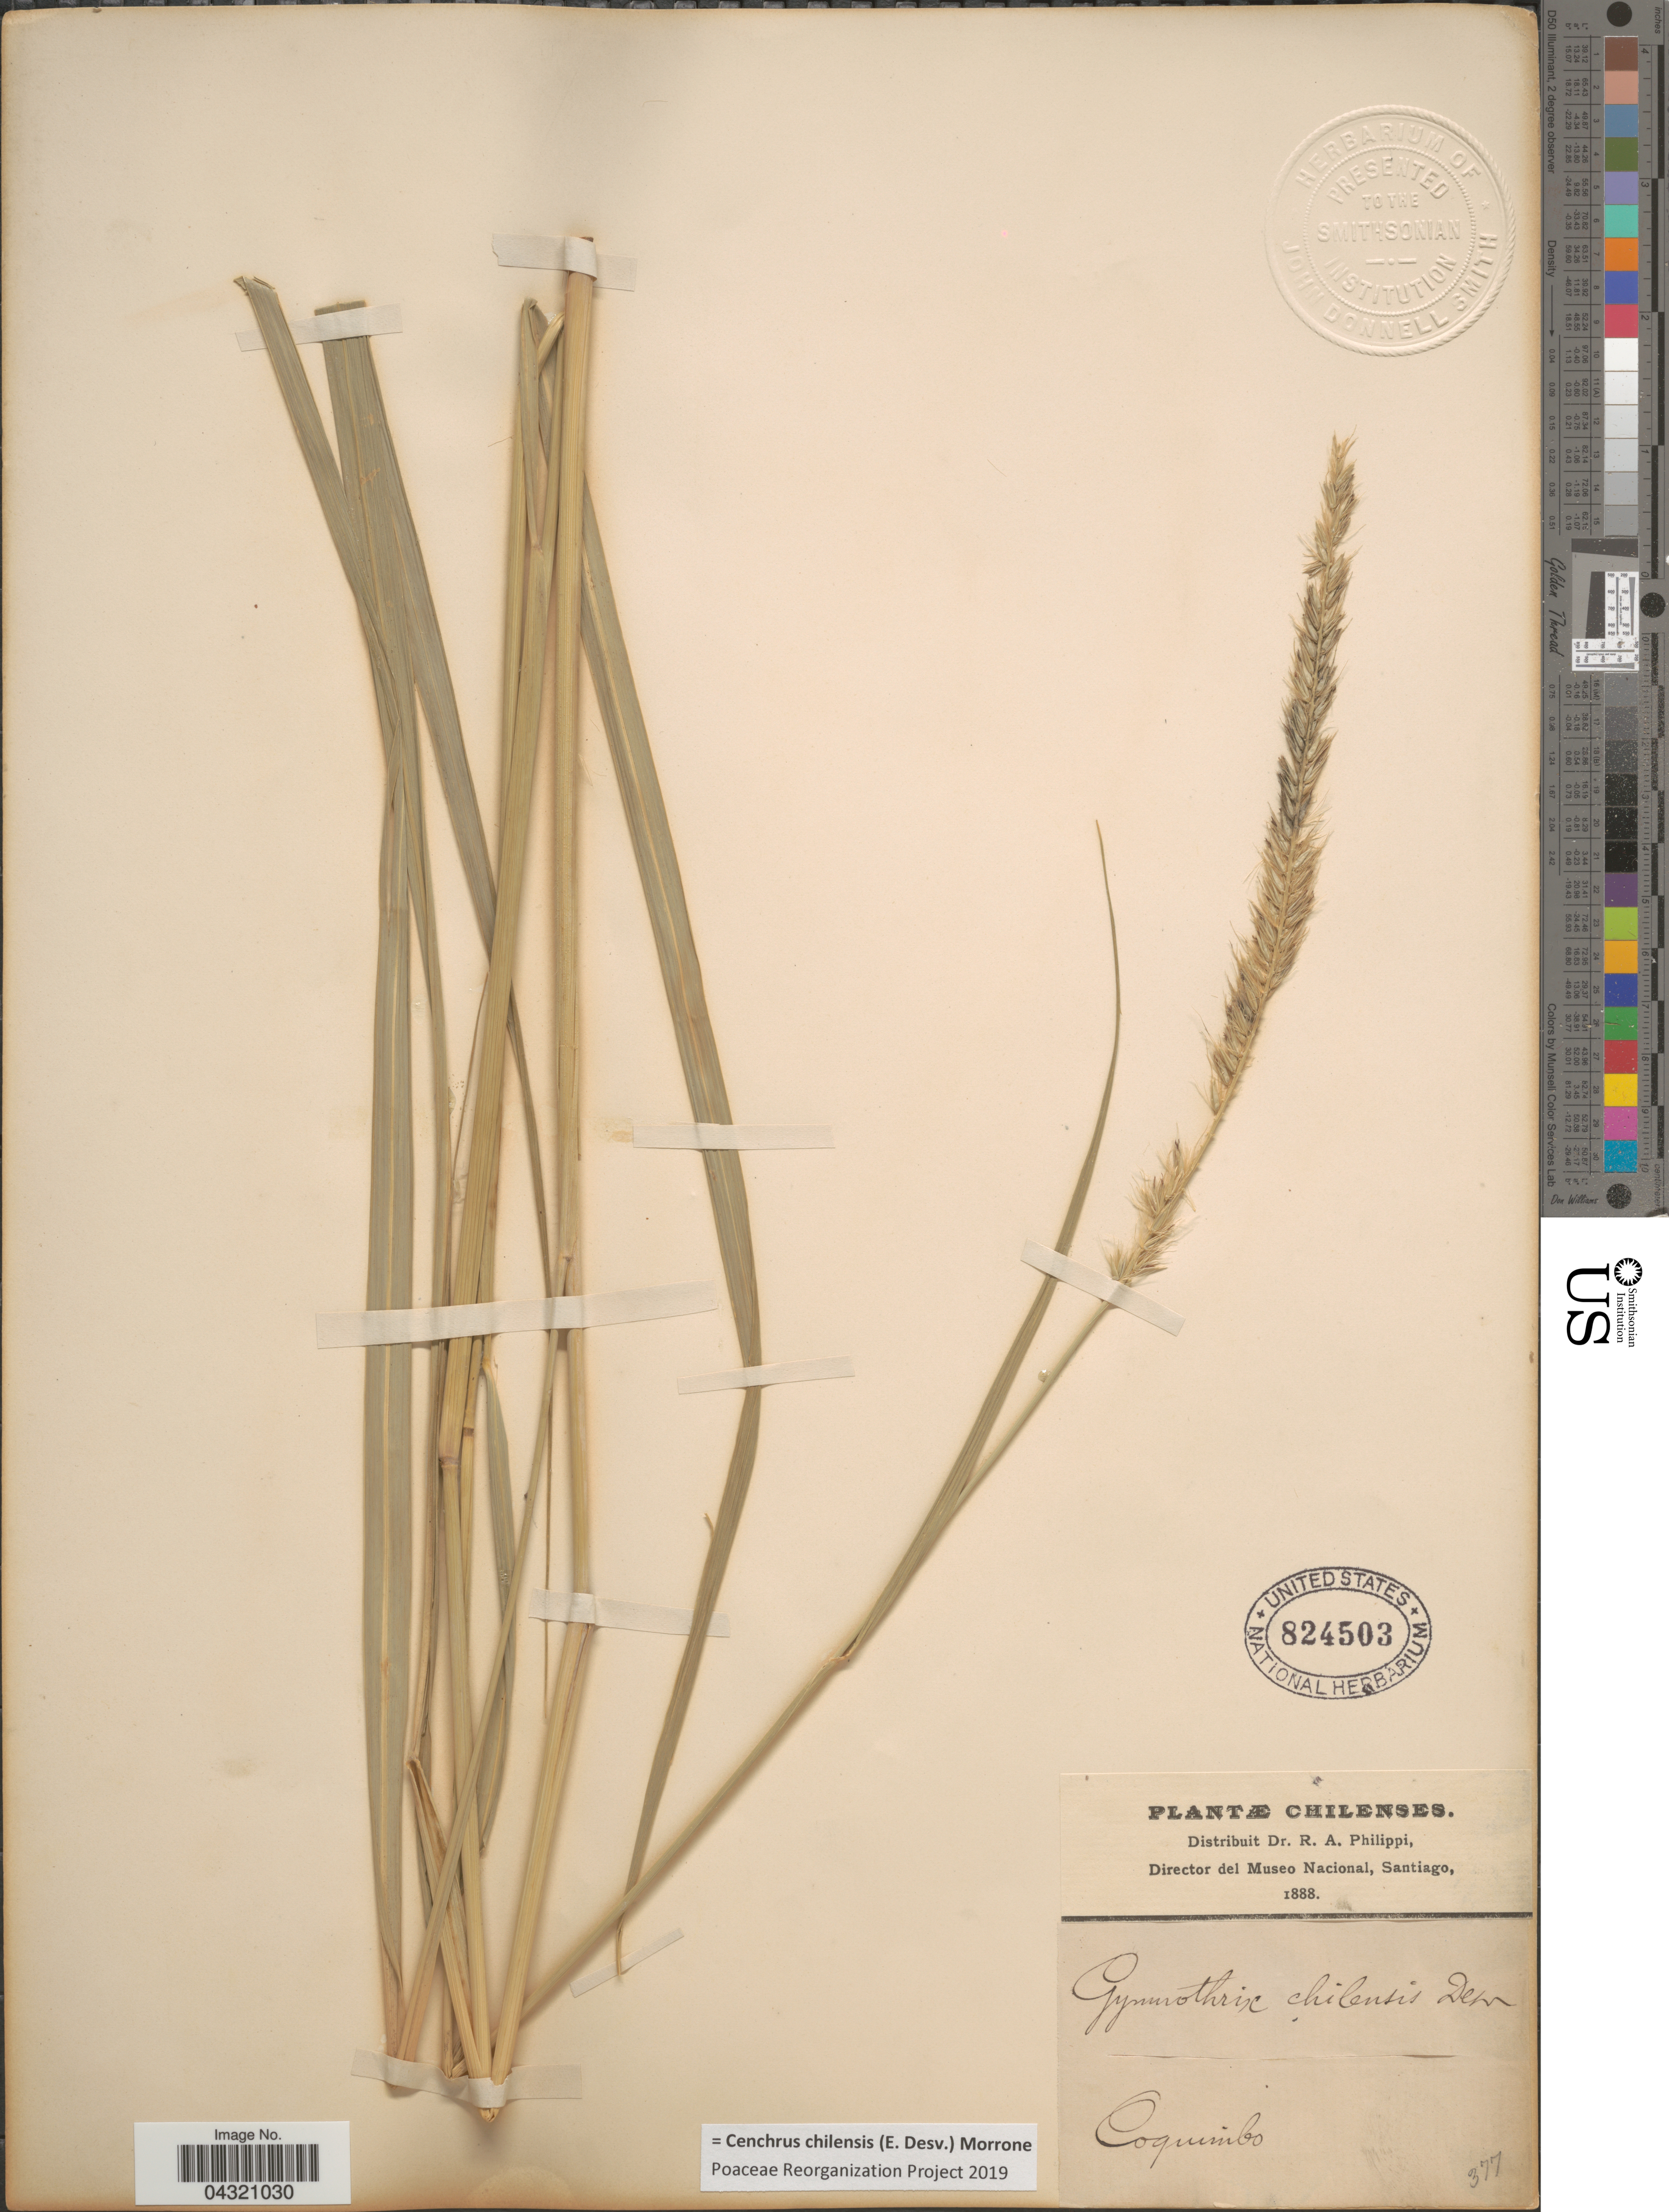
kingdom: Plantae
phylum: Tracheophyta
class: Liliopsida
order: Poales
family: Poaceae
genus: Cenchrus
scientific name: Cenchrus chilensis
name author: (É. Desv.) Morrone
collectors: ex. herb. R.A. Philippi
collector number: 377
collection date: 1888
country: Chile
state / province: Coquimbo (IV)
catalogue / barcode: US 824503